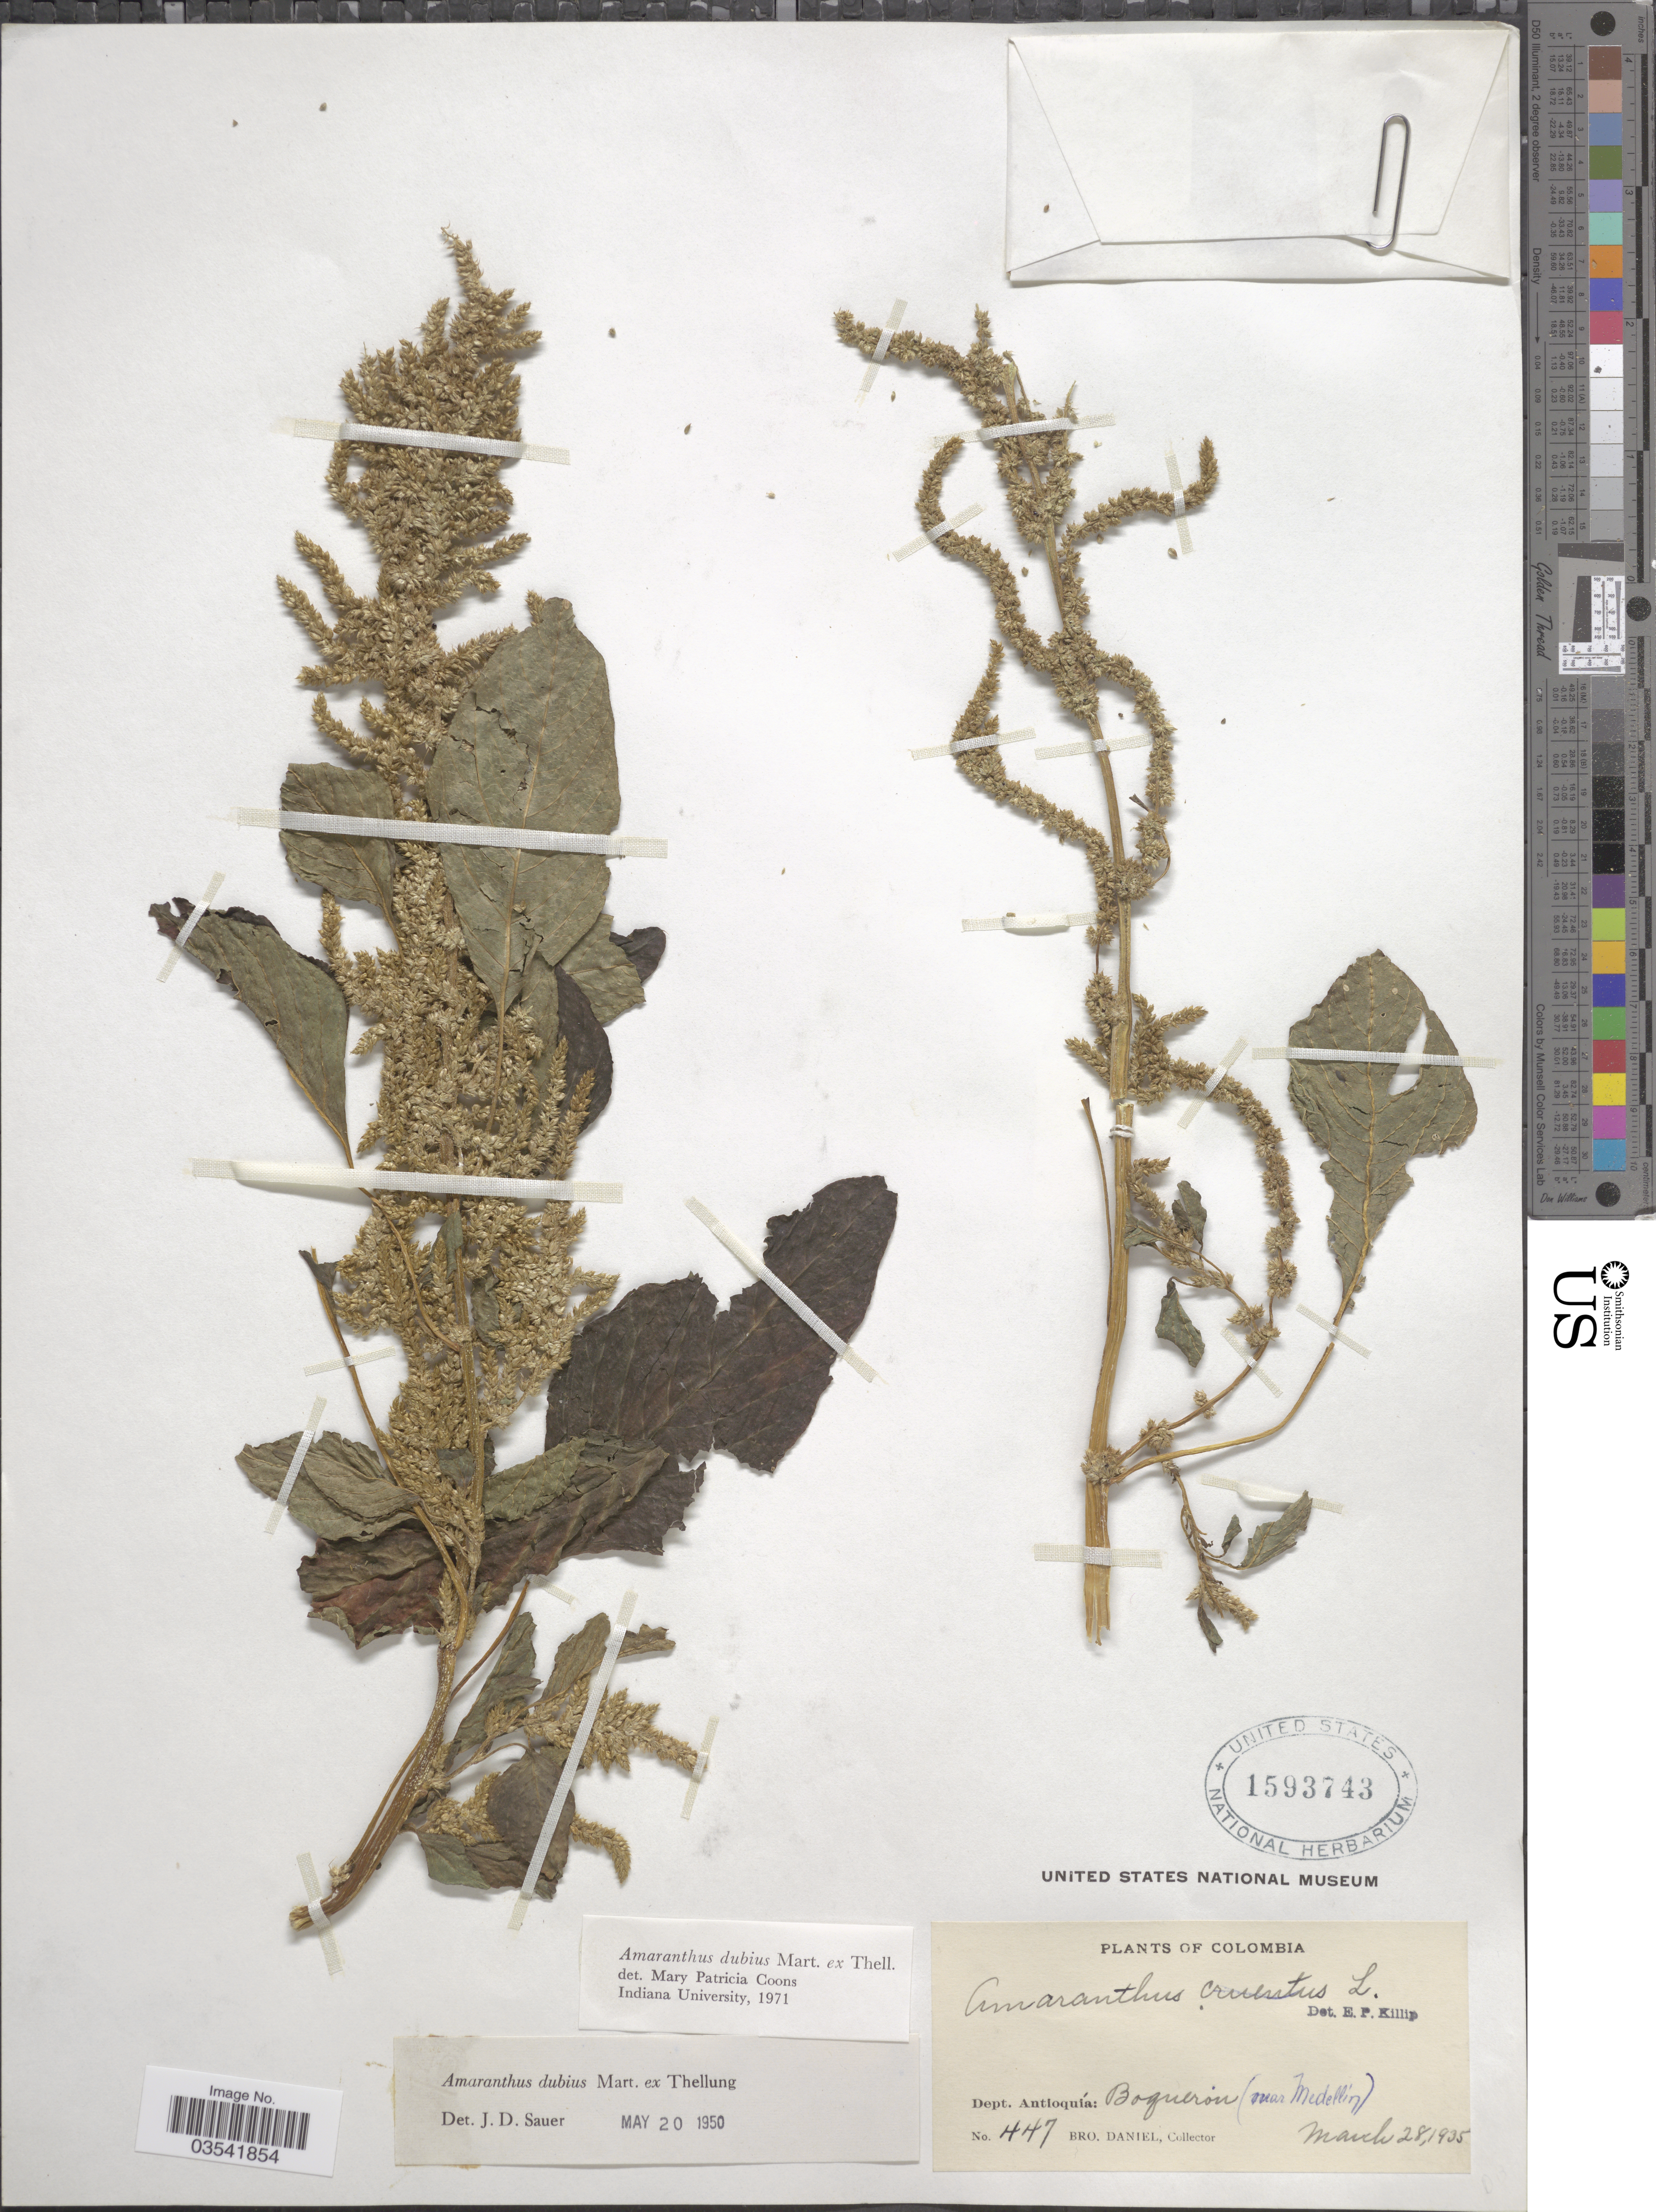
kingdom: Plantae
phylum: Tracheophyta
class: Magnoliopsida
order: Caryophyllales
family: Amaranthaceae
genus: Amaranthus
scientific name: Amaranthus dubius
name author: Mart. ex Thell.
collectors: Bro. Daniel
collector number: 447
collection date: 1935-03-28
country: Colombia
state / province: Antioquia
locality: Dept. Antioquía: Boquerón (near Medellín).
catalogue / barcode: US 1593743